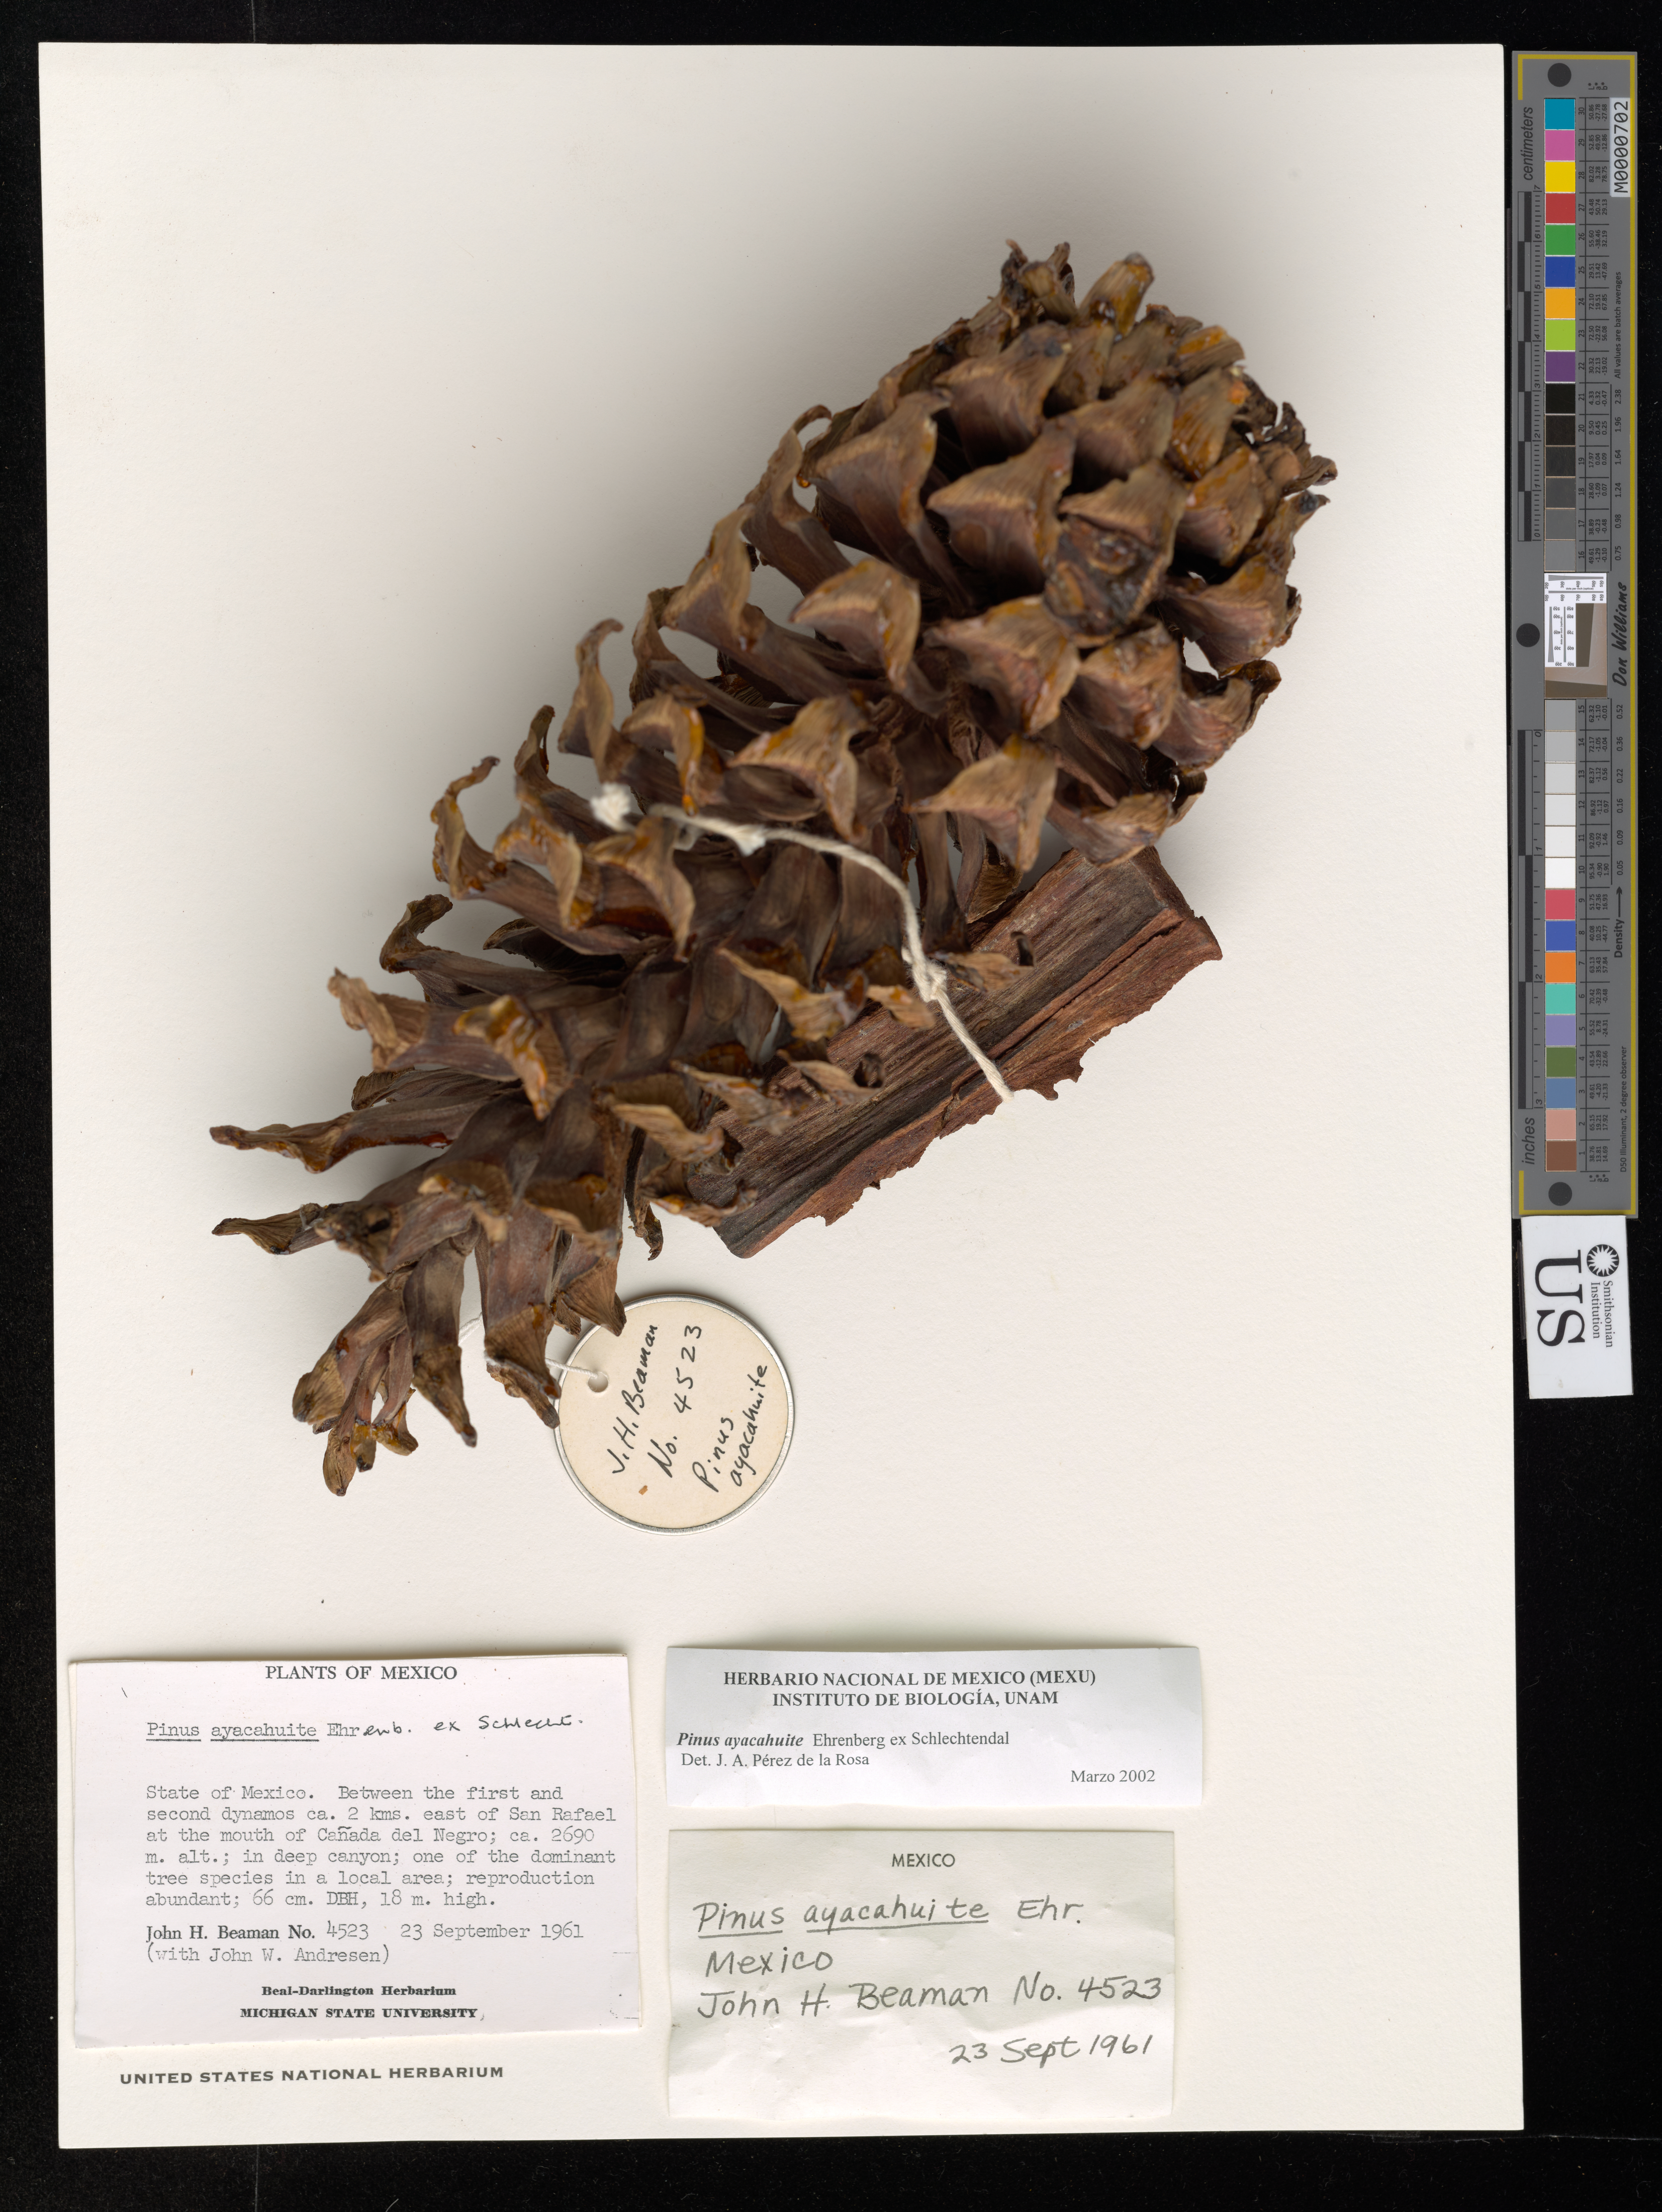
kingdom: Plantae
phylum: Tracheophyta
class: Pinopsida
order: Pinales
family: Pinaceae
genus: Pinus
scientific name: Pinus ayacahuite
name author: Ehrenb. ex Schltdl.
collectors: J. H. Beaman & J. Andrésen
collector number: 4523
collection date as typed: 23 Sep 1961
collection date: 1961-09-23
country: Mexico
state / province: México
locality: Between the first and second dynamos, ca. 2 kms. East of San Rafael at the mouth of Cañada del Negro.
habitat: In deep canyon.